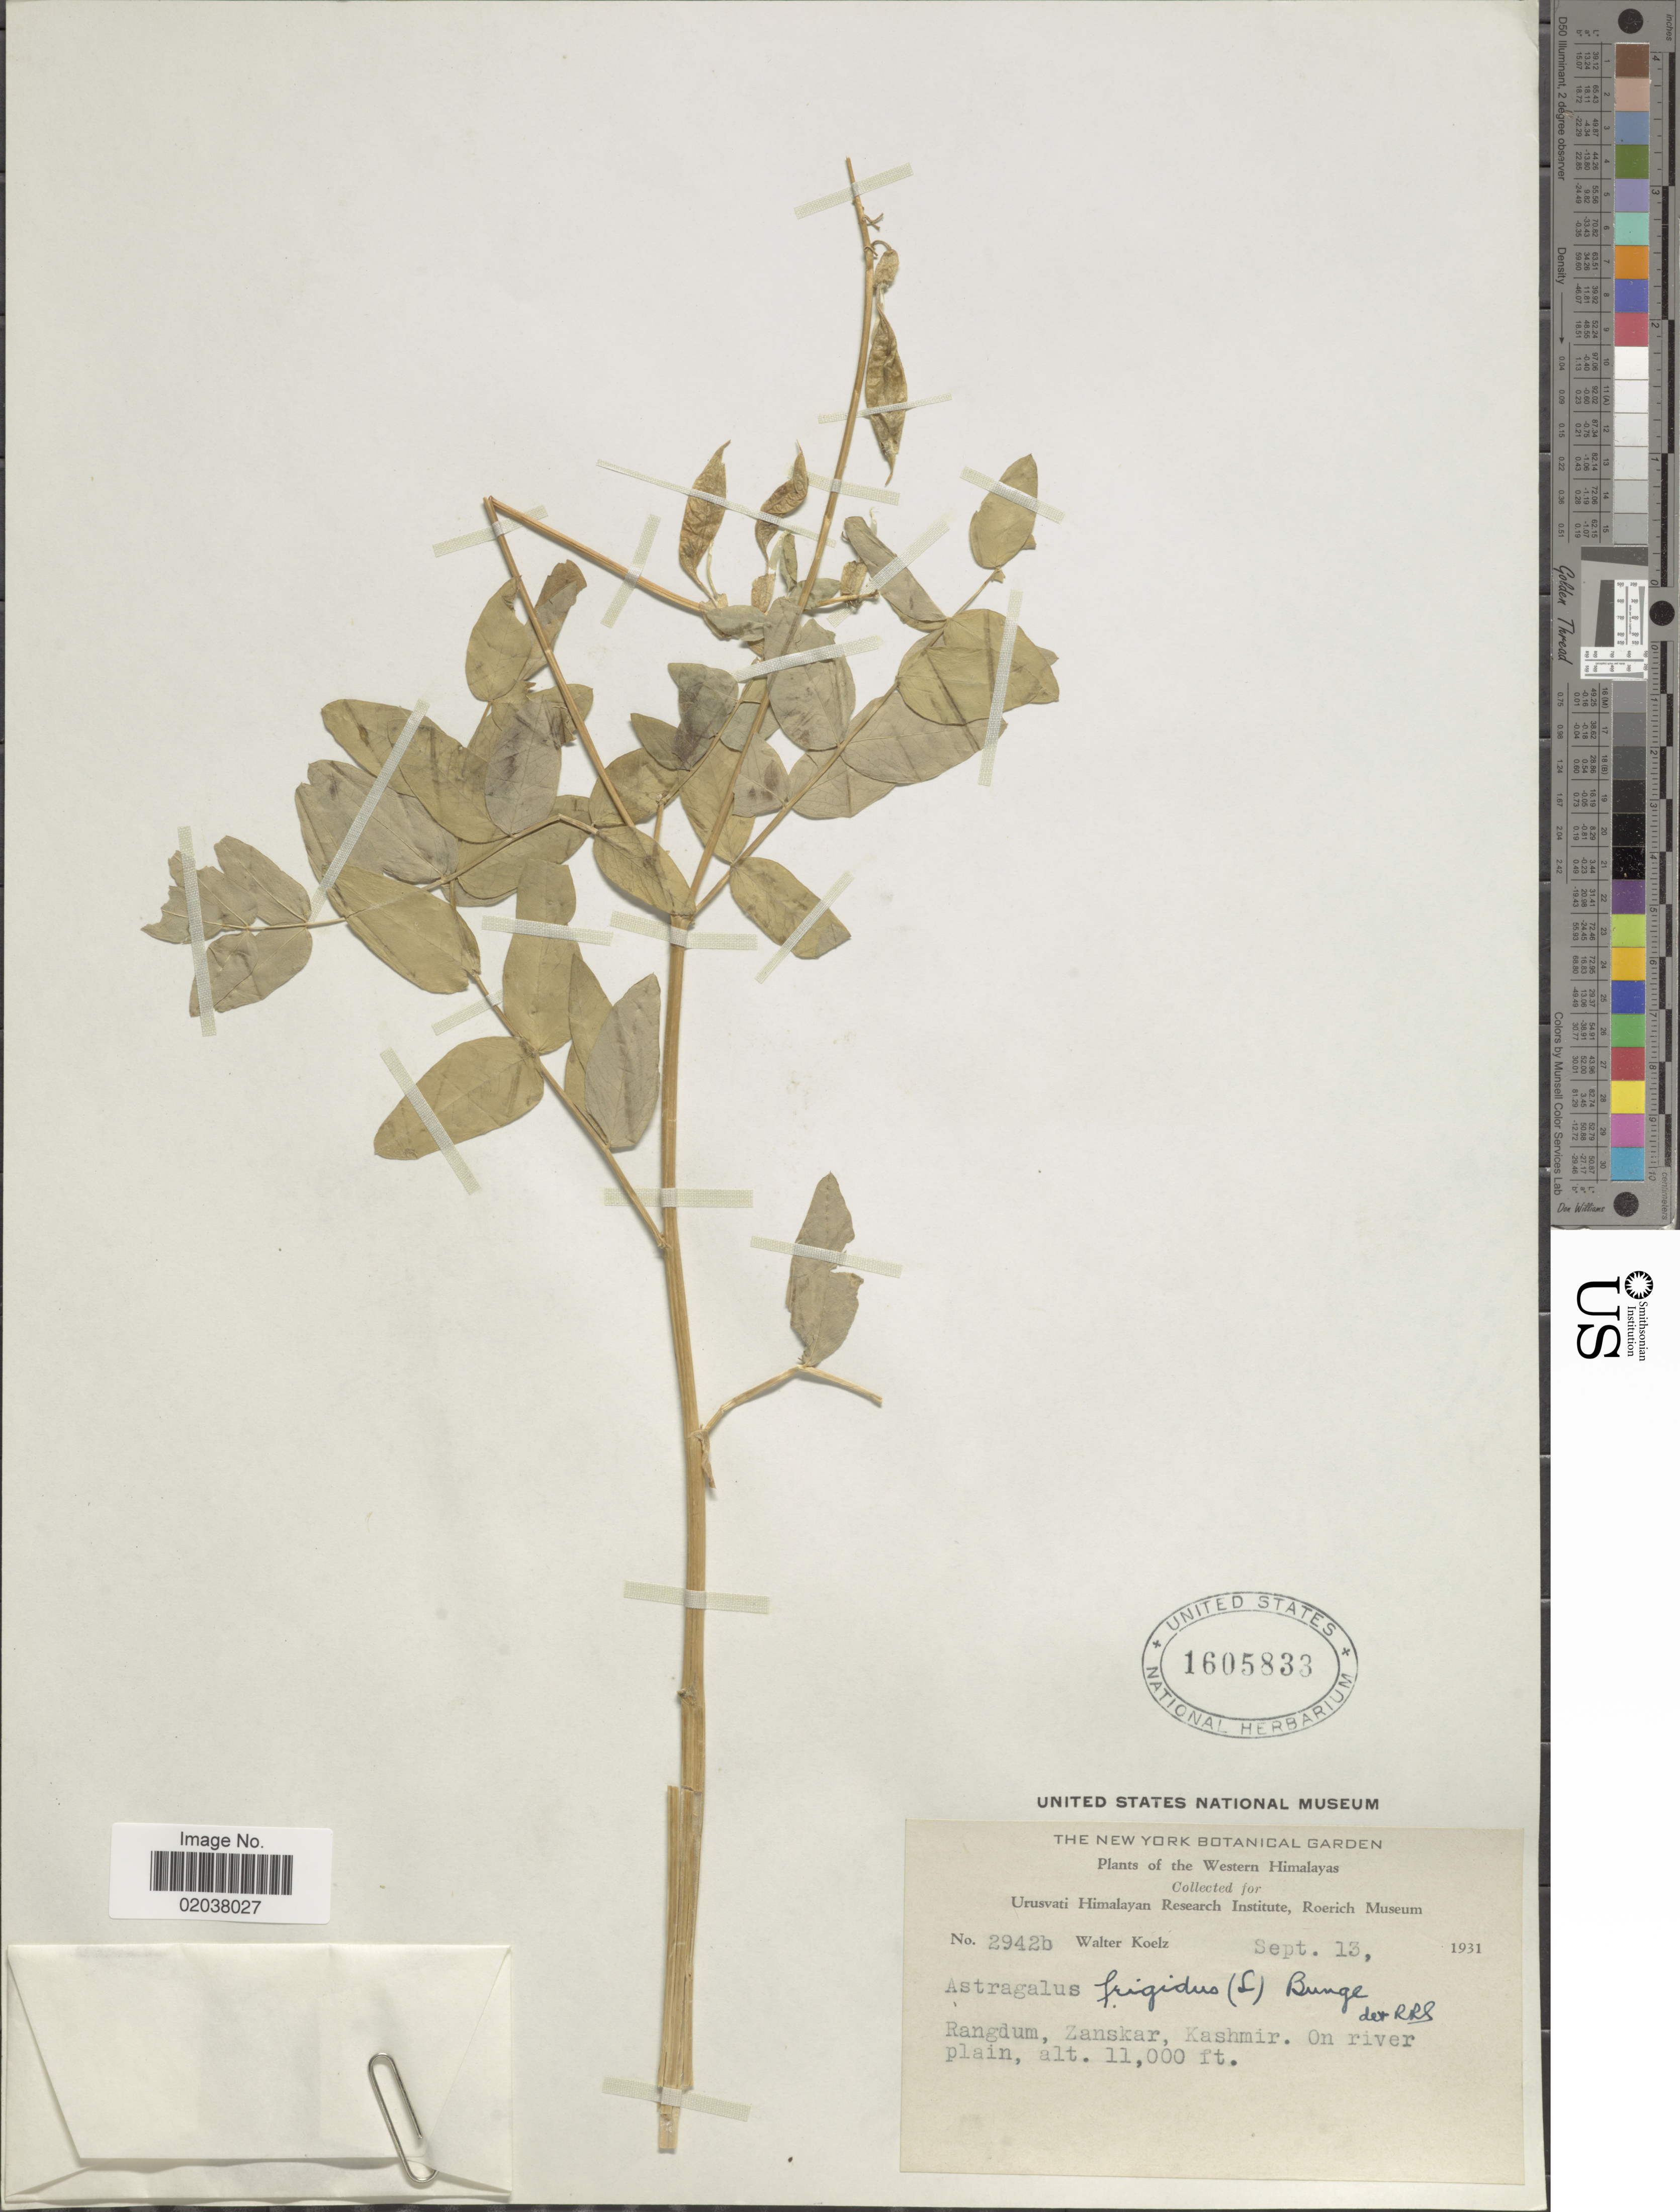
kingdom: Plantae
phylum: Tracheophyta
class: Magnoliopsida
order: Fabales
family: Fabaceae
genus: Astragalus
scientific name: Astragalus frigidus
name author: (L.) A. Gray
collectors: W. N. Koelz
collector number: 2942b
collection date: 1931-09-13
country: India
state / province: Jammu and Kashmir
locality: Rangdum, Zanskar, Kashmir. On river plain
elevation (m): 3353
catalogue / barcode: US 1605833